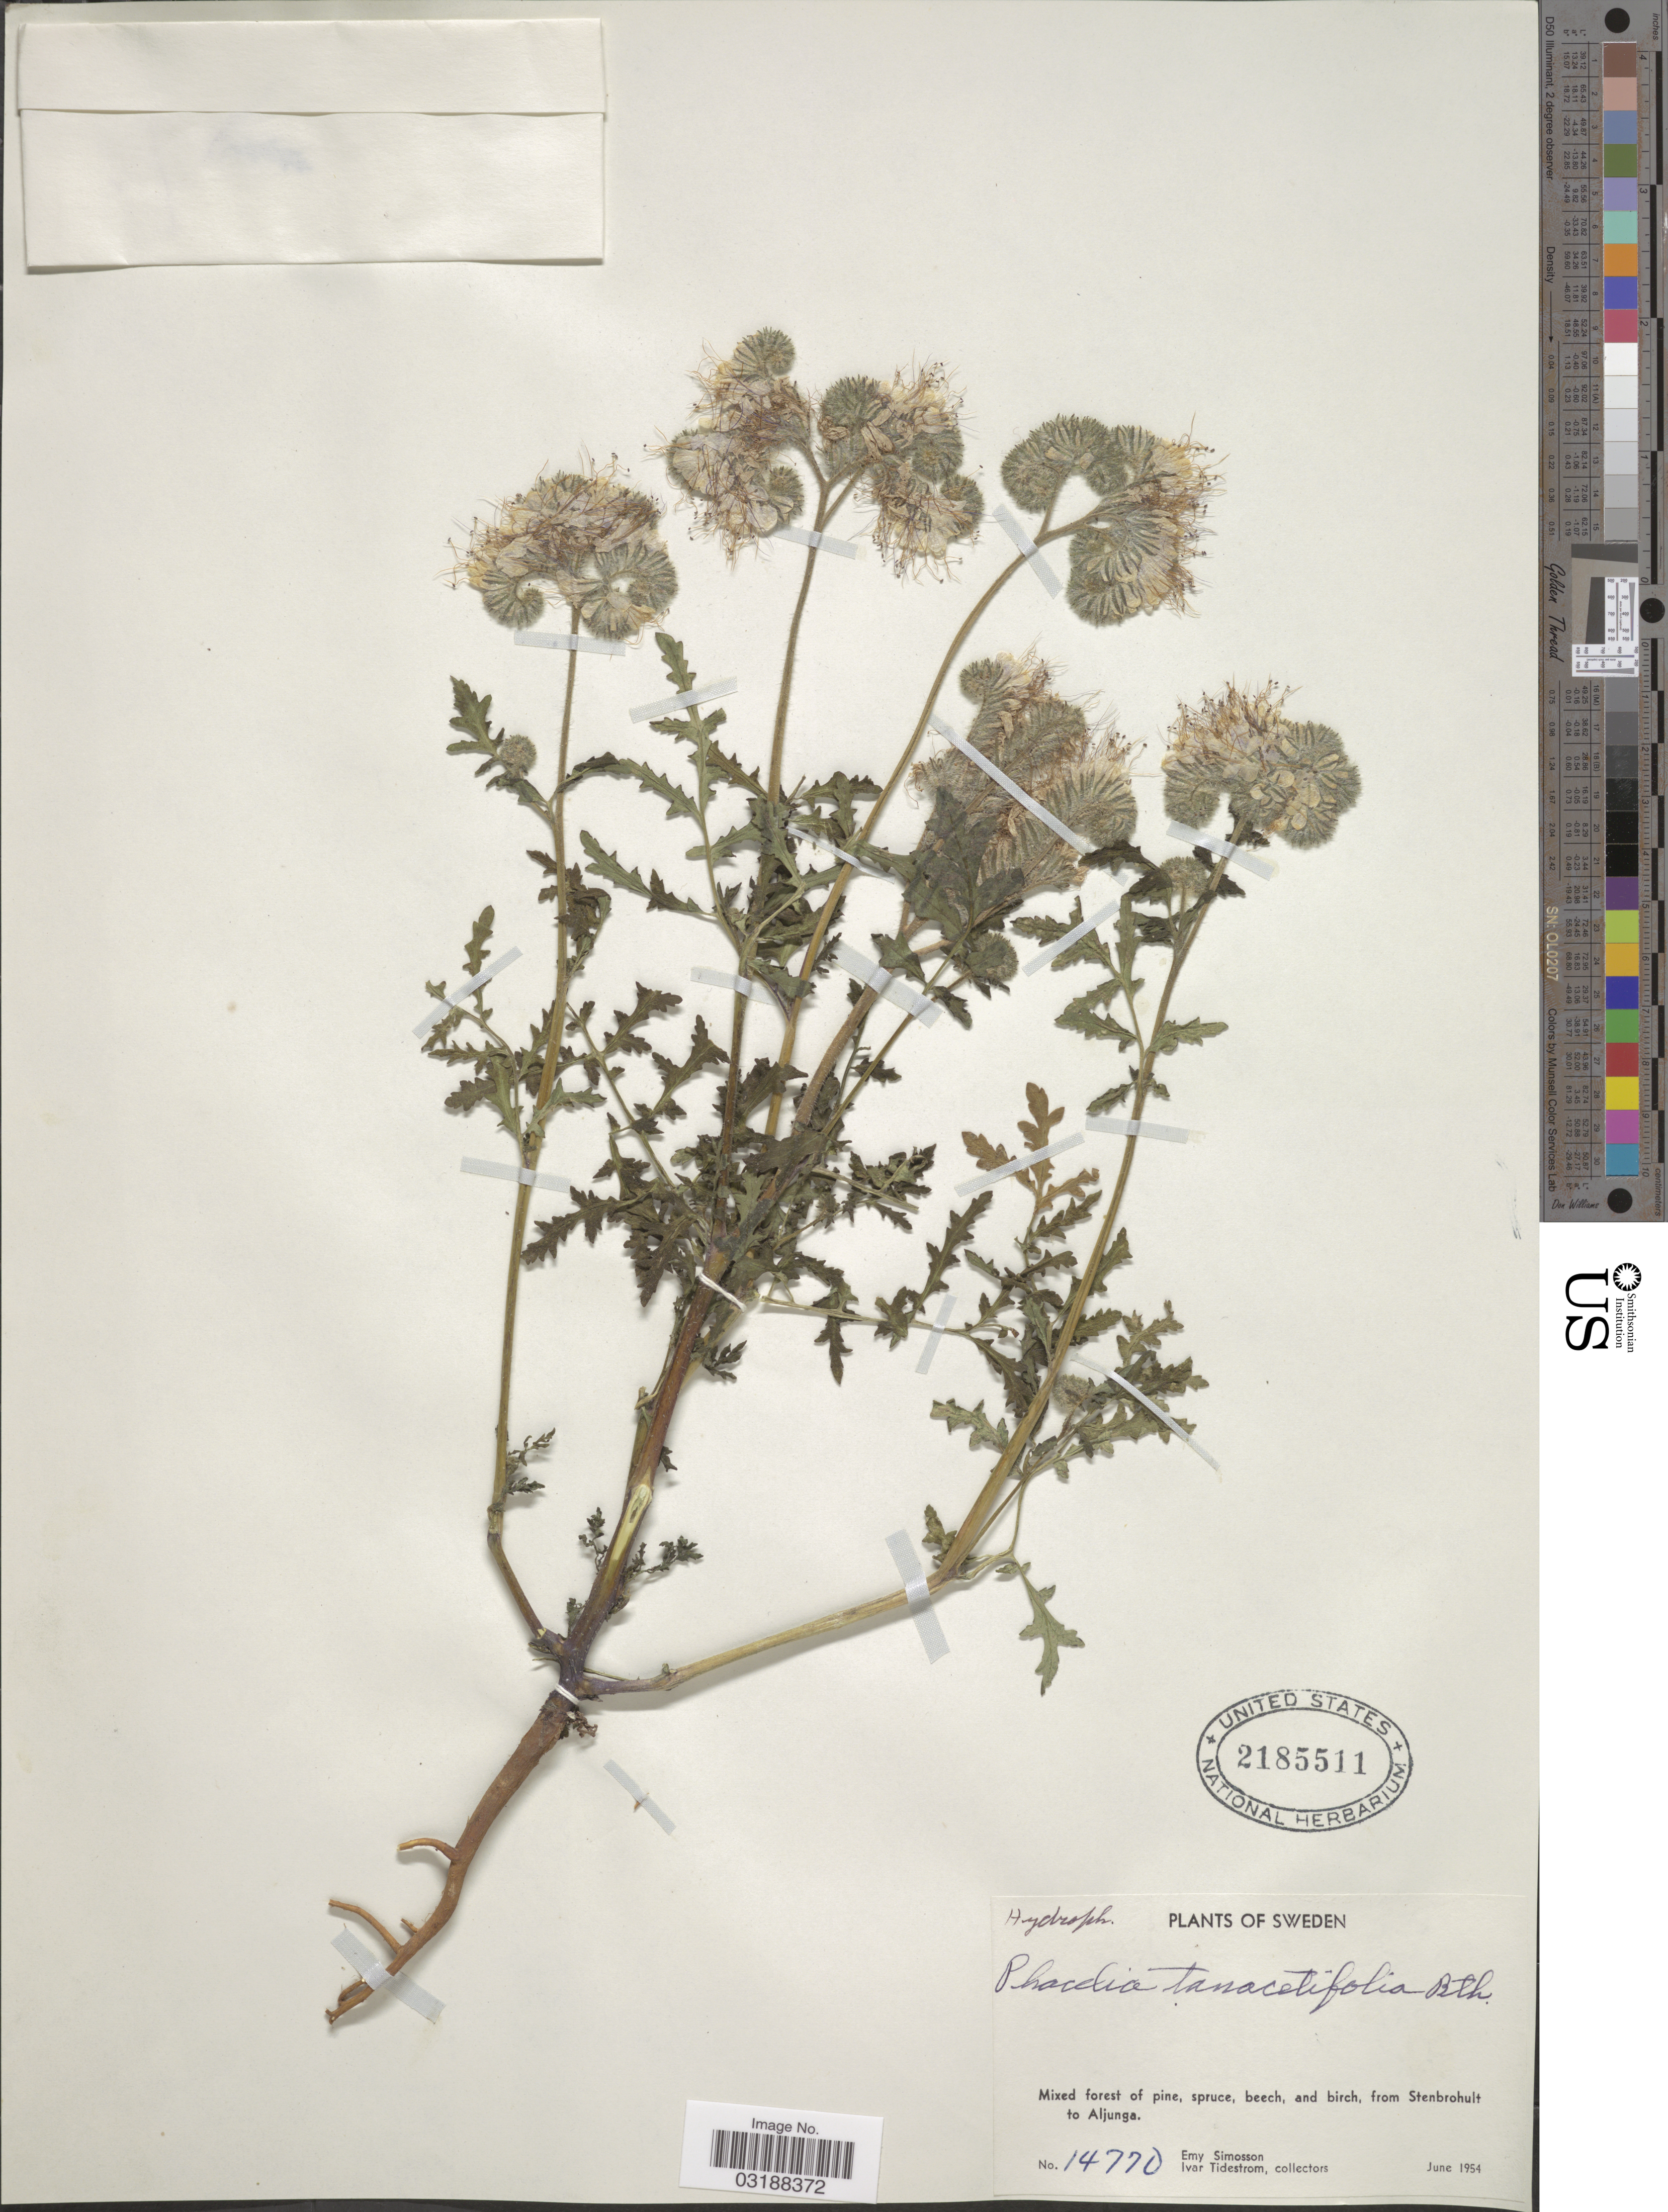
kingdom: Plantae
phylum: Tracheophyta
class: Magnoliopsida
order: Boraginales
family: Hydrophyllaceae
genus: Phacelia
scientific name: Phacelia tanacetifolia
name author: Benth.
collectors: E. Simosson & I. F. Tidestrom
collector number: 14770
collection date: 1954-06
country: Sweden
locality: Mixed forest of pine, spruce, beech, and birch, from Stenbrohult to Aljunga.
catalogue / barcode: US 2185511